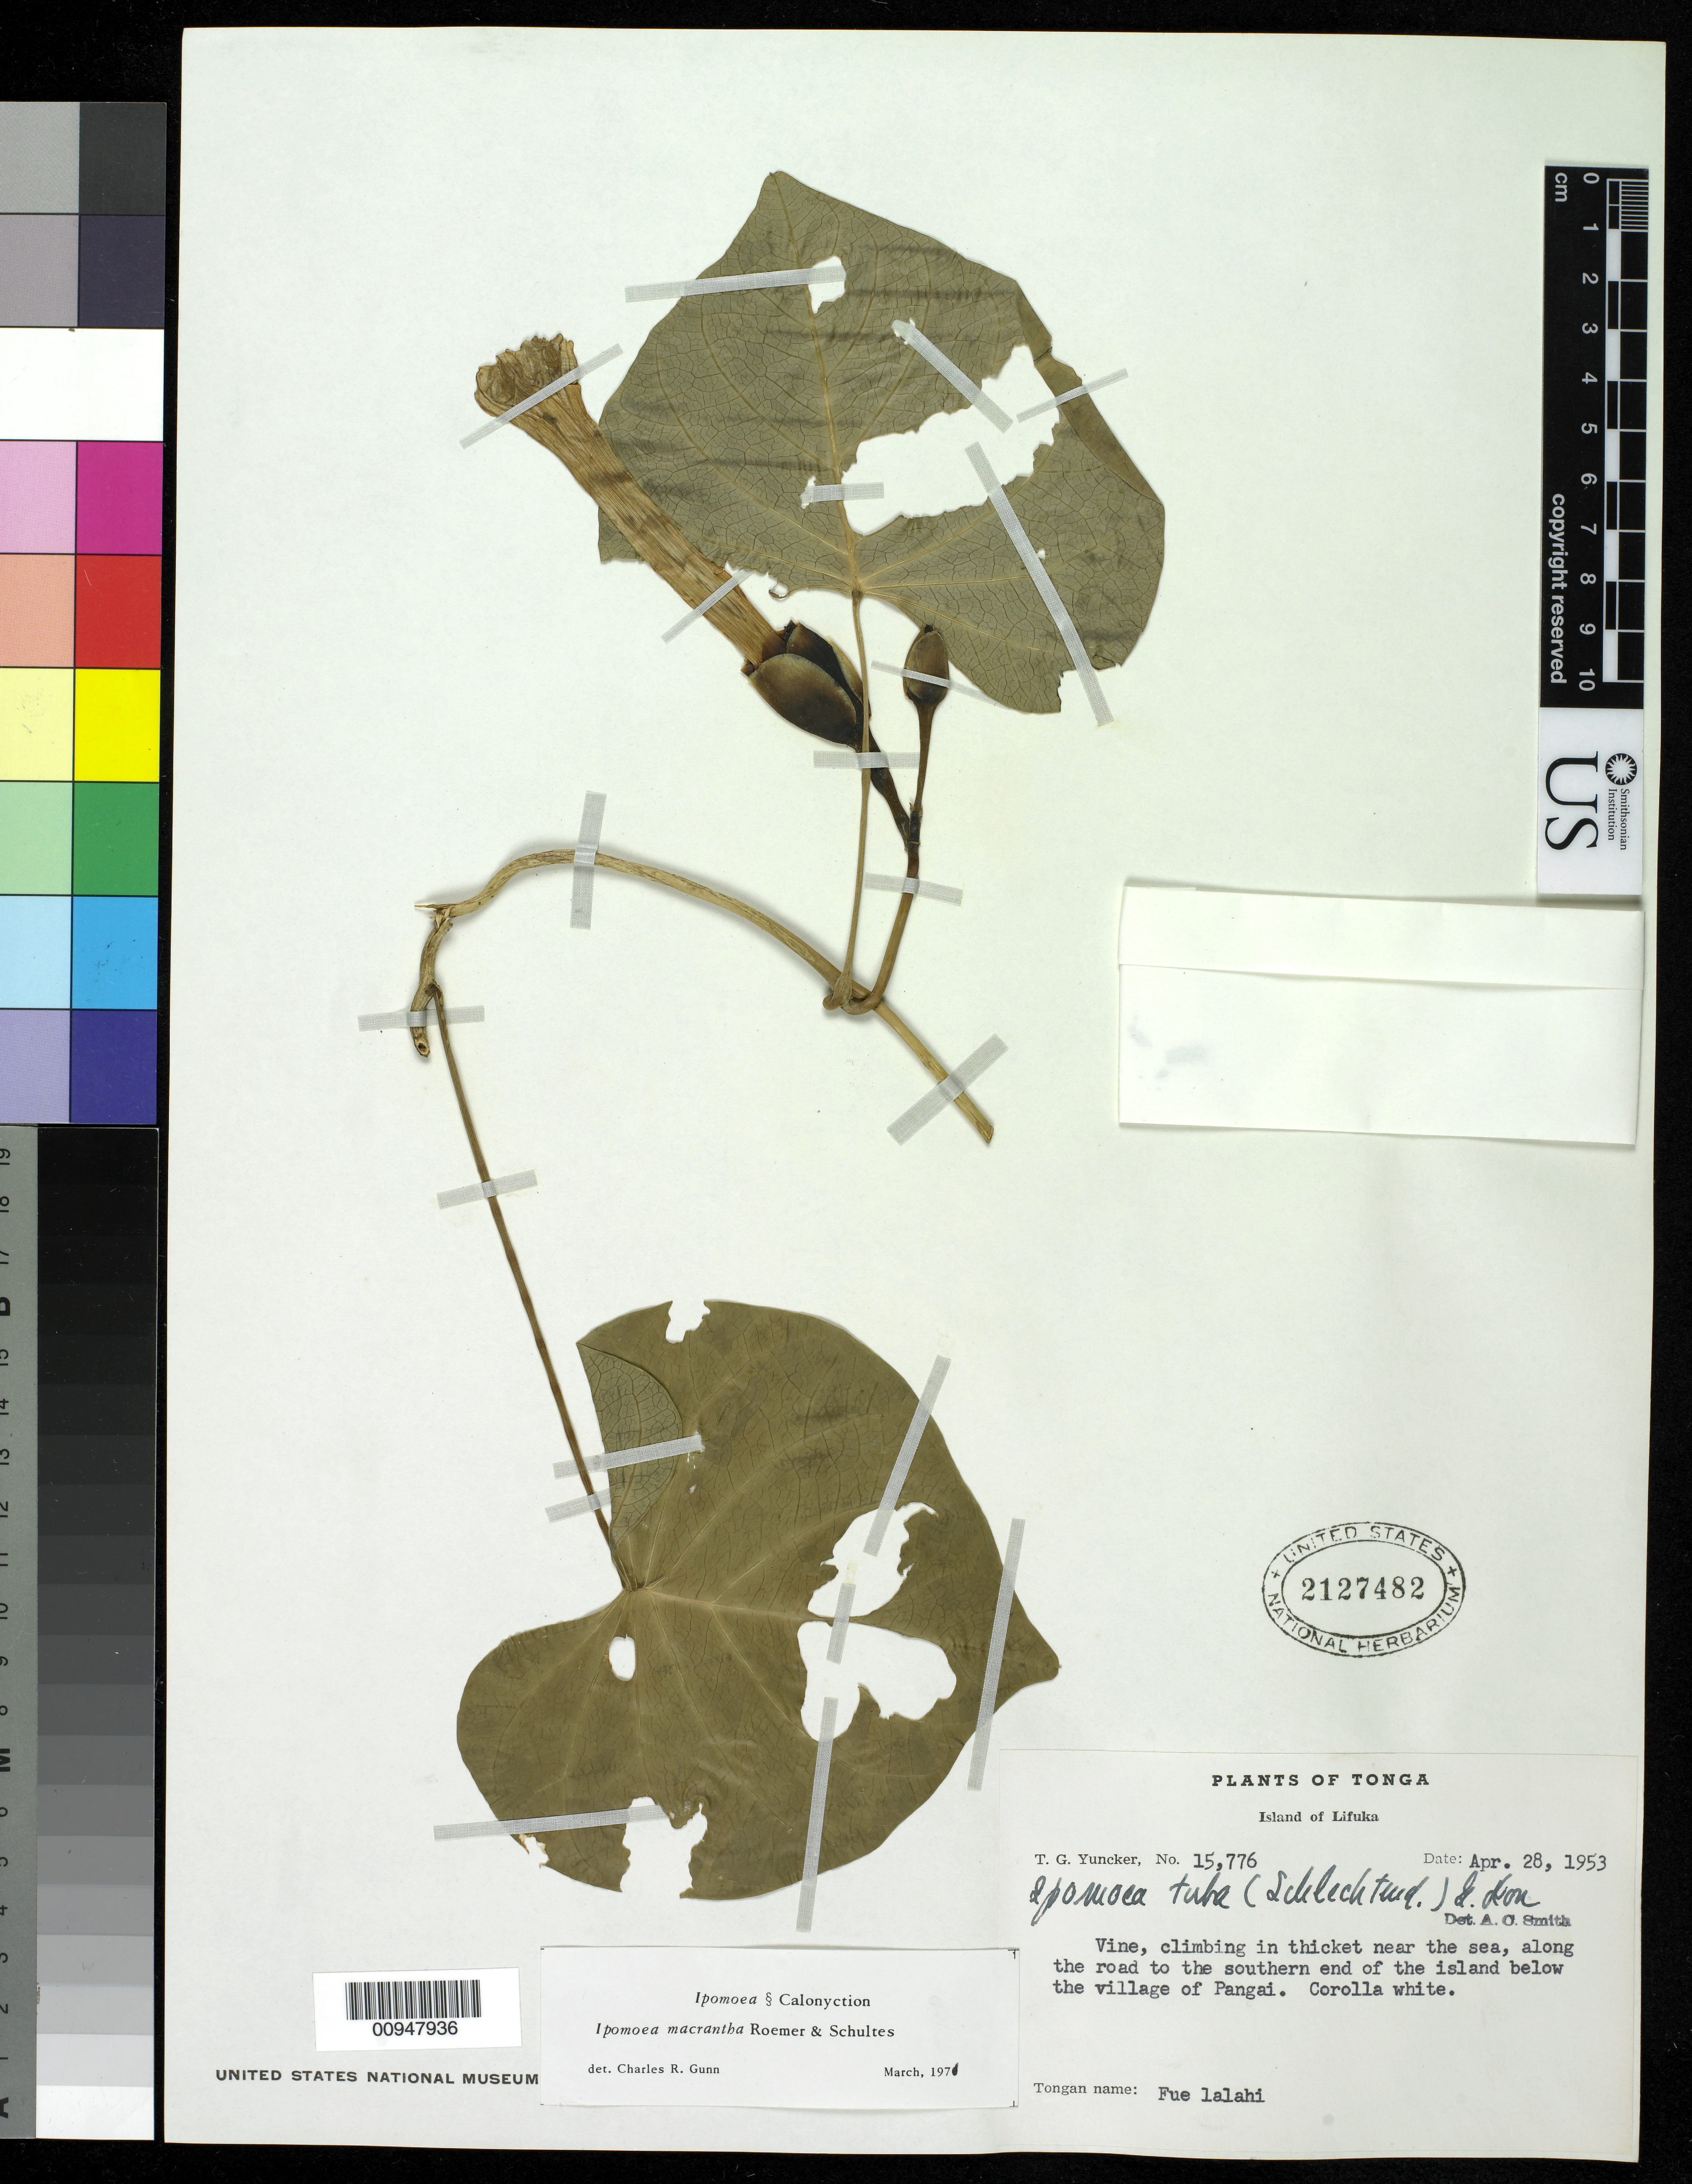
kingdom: Plantae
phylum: Tracheophyta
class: Magnoliopsida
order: Solanales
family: Convolvulaceae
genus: Ipomoea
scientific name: Ipomoea triloba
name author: L.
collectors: T. G. Yuncker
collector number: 15776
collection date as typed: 28 Apr 1953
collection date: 1953-04-28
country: Tonga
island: Lifuka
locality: Along road to S. end of island below village of Pangai. Near the sea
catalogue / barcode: US 2127482